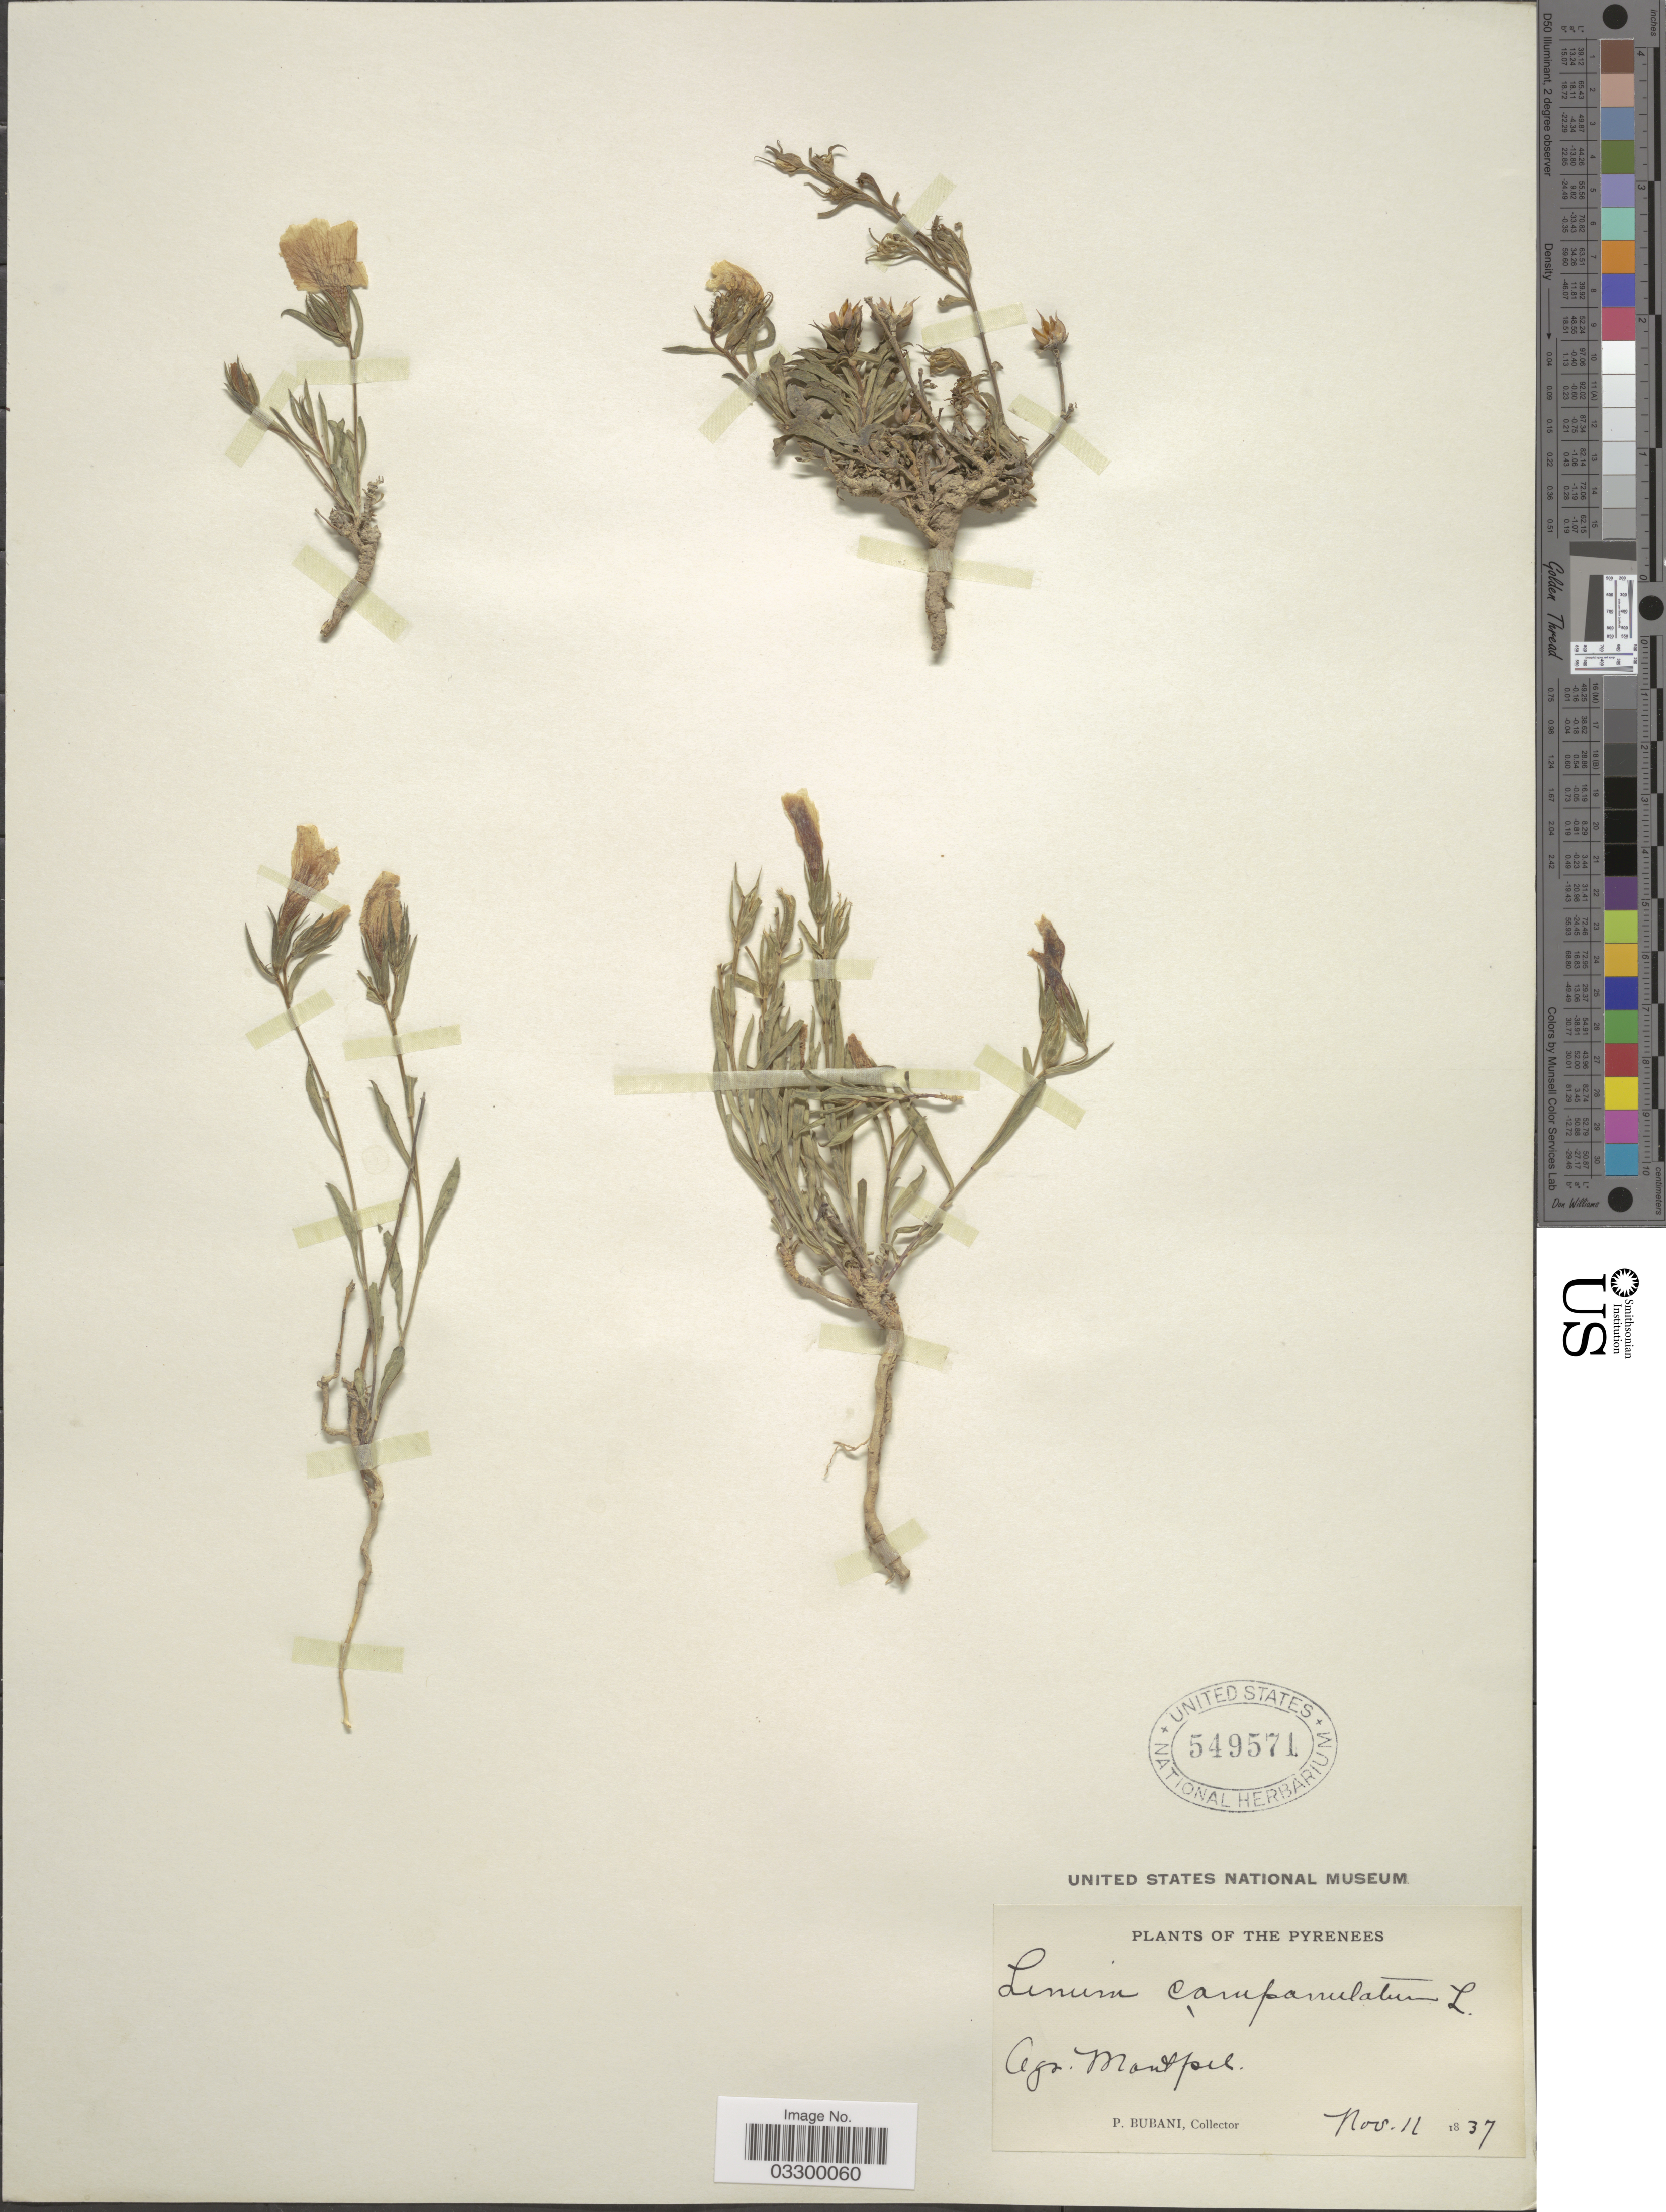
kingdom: Plantae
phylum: Tracheophyta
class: Magnoliopsida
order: Malpighiales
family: Linaceae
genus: Linum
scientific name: Linum campanulatum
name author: L.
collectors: P. Bubani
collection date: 1837-11-11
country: France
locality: Pyrenees. Agr. Montpel.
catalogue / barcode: US 549571